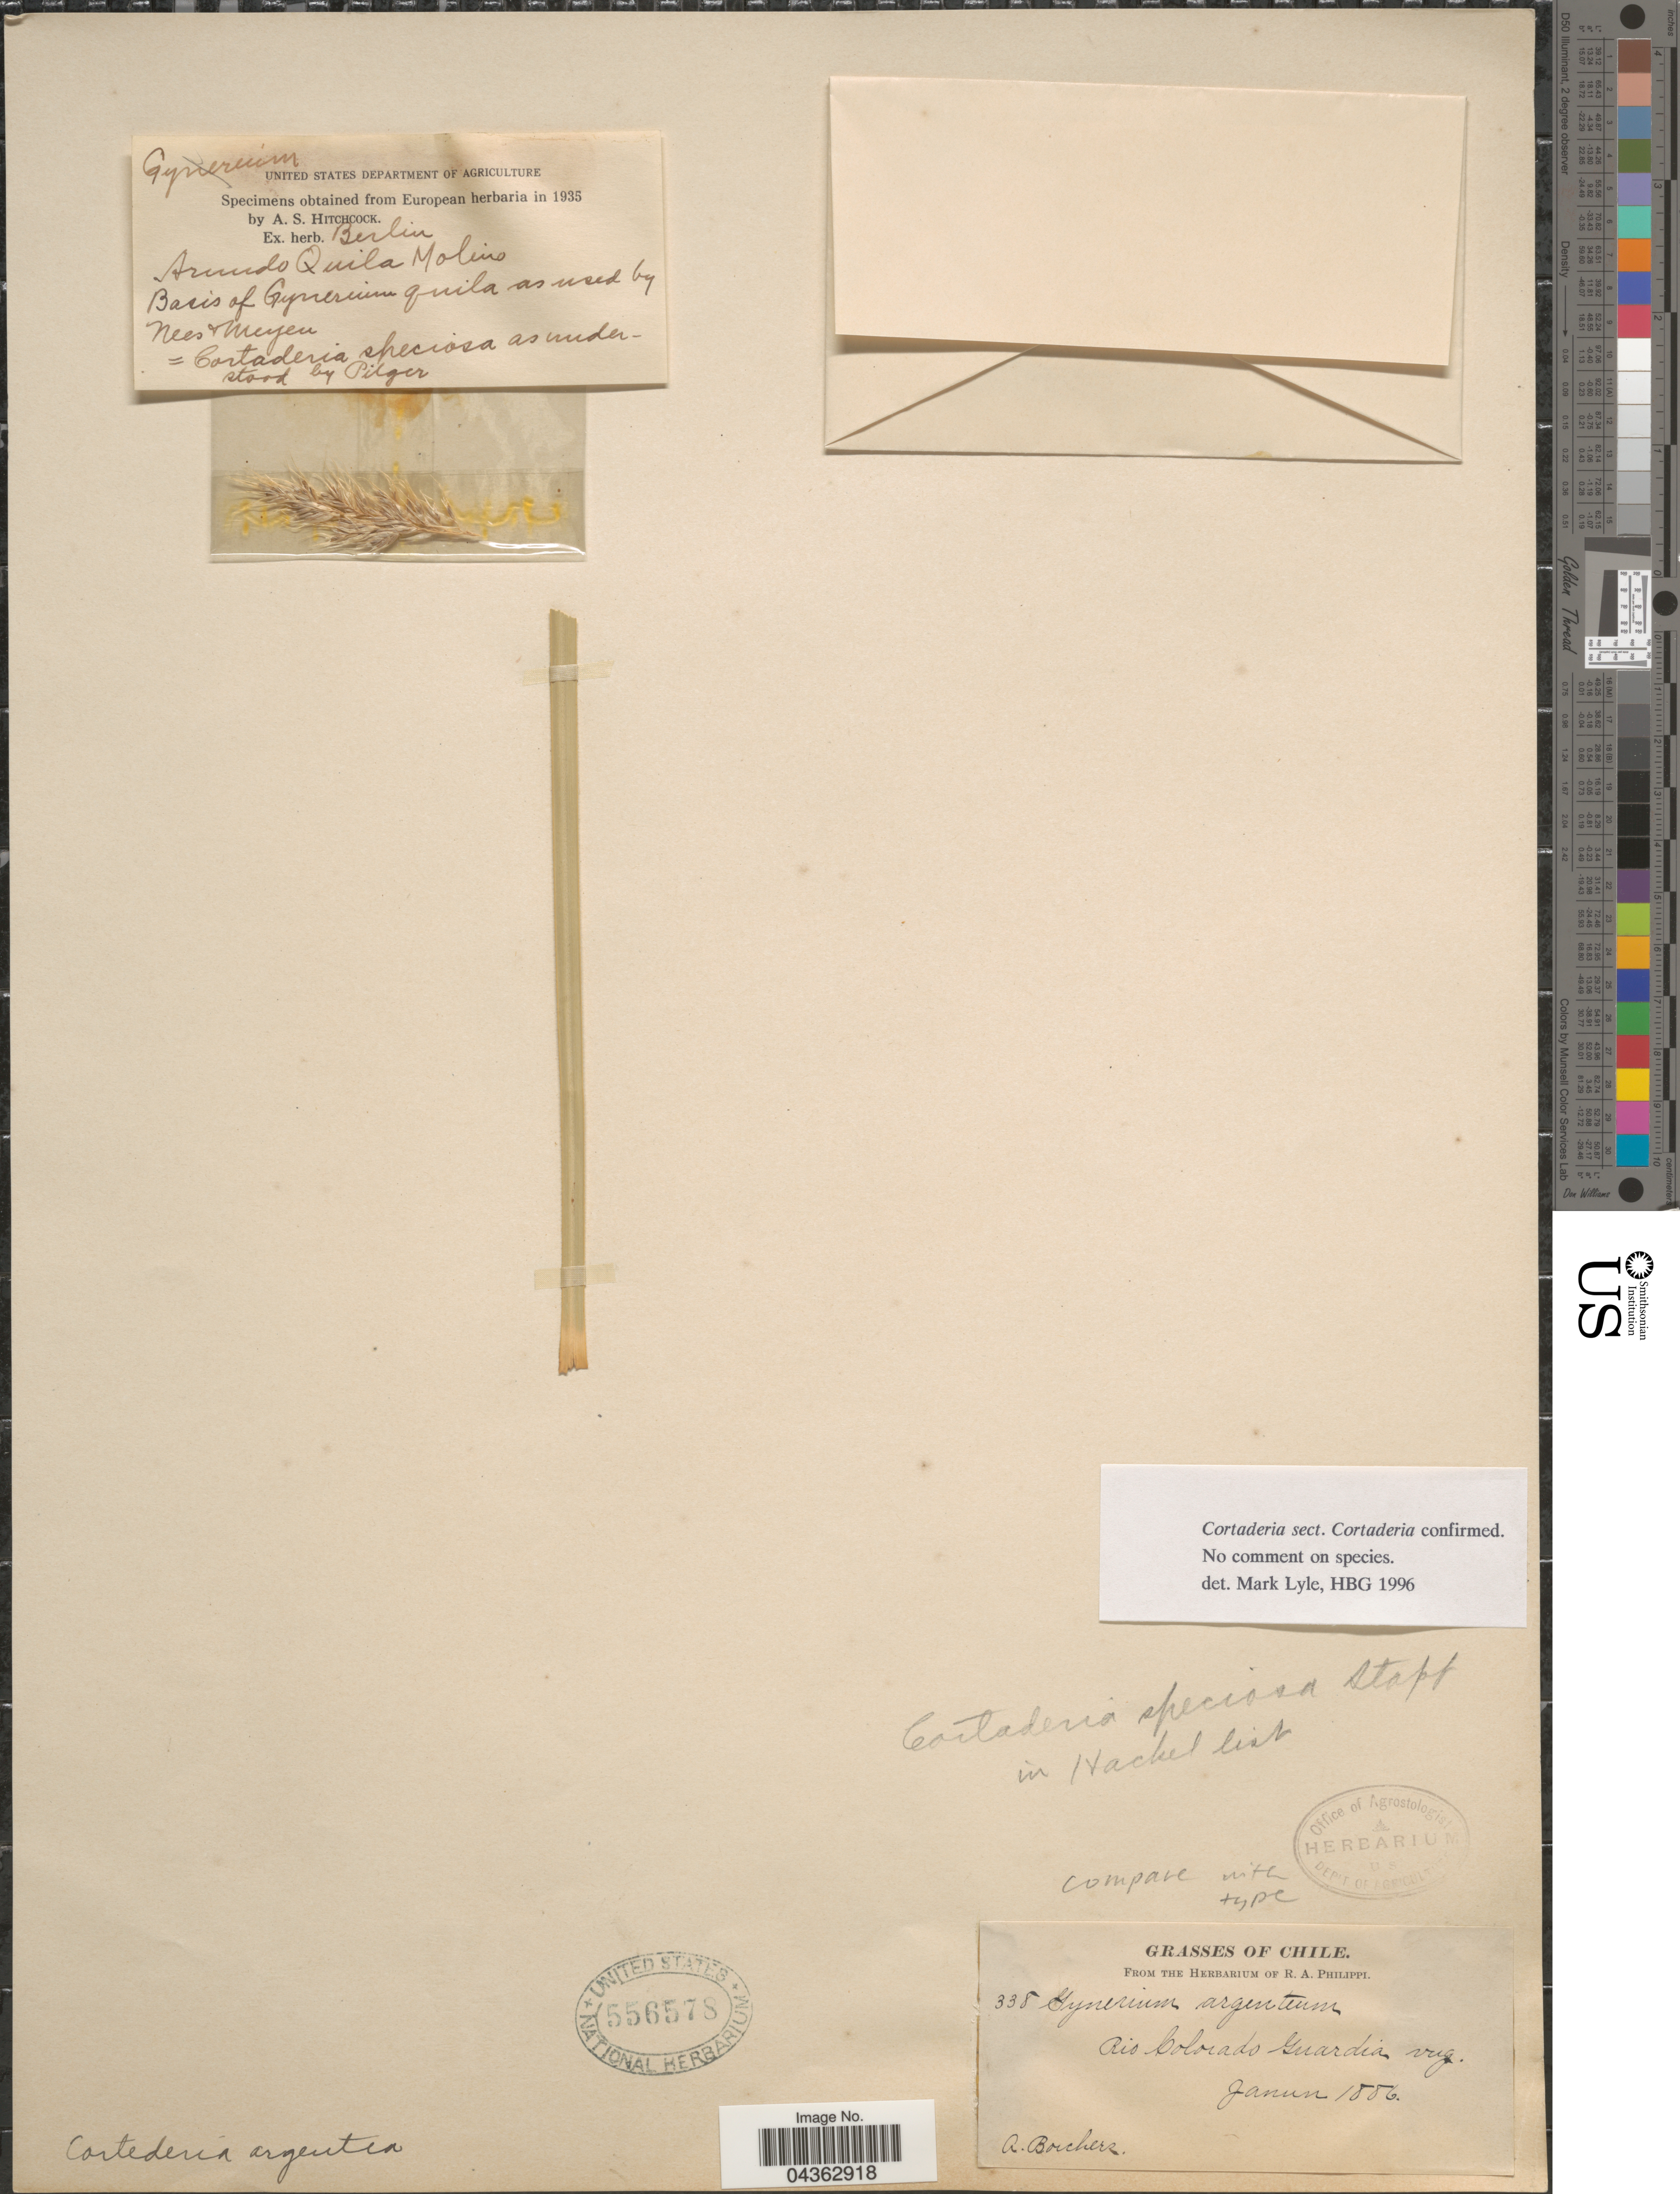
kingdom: Plantae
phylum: Tracheophyta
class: Liliopsida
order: Poales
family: Poaceae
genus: Cortaderia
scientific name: Cortaderia speciosa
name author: (Nees) Stapf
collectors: A. Borchers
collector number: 338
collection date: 1886-06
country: Chile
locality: Rio Colorado Guardia.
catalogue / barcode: US 556578